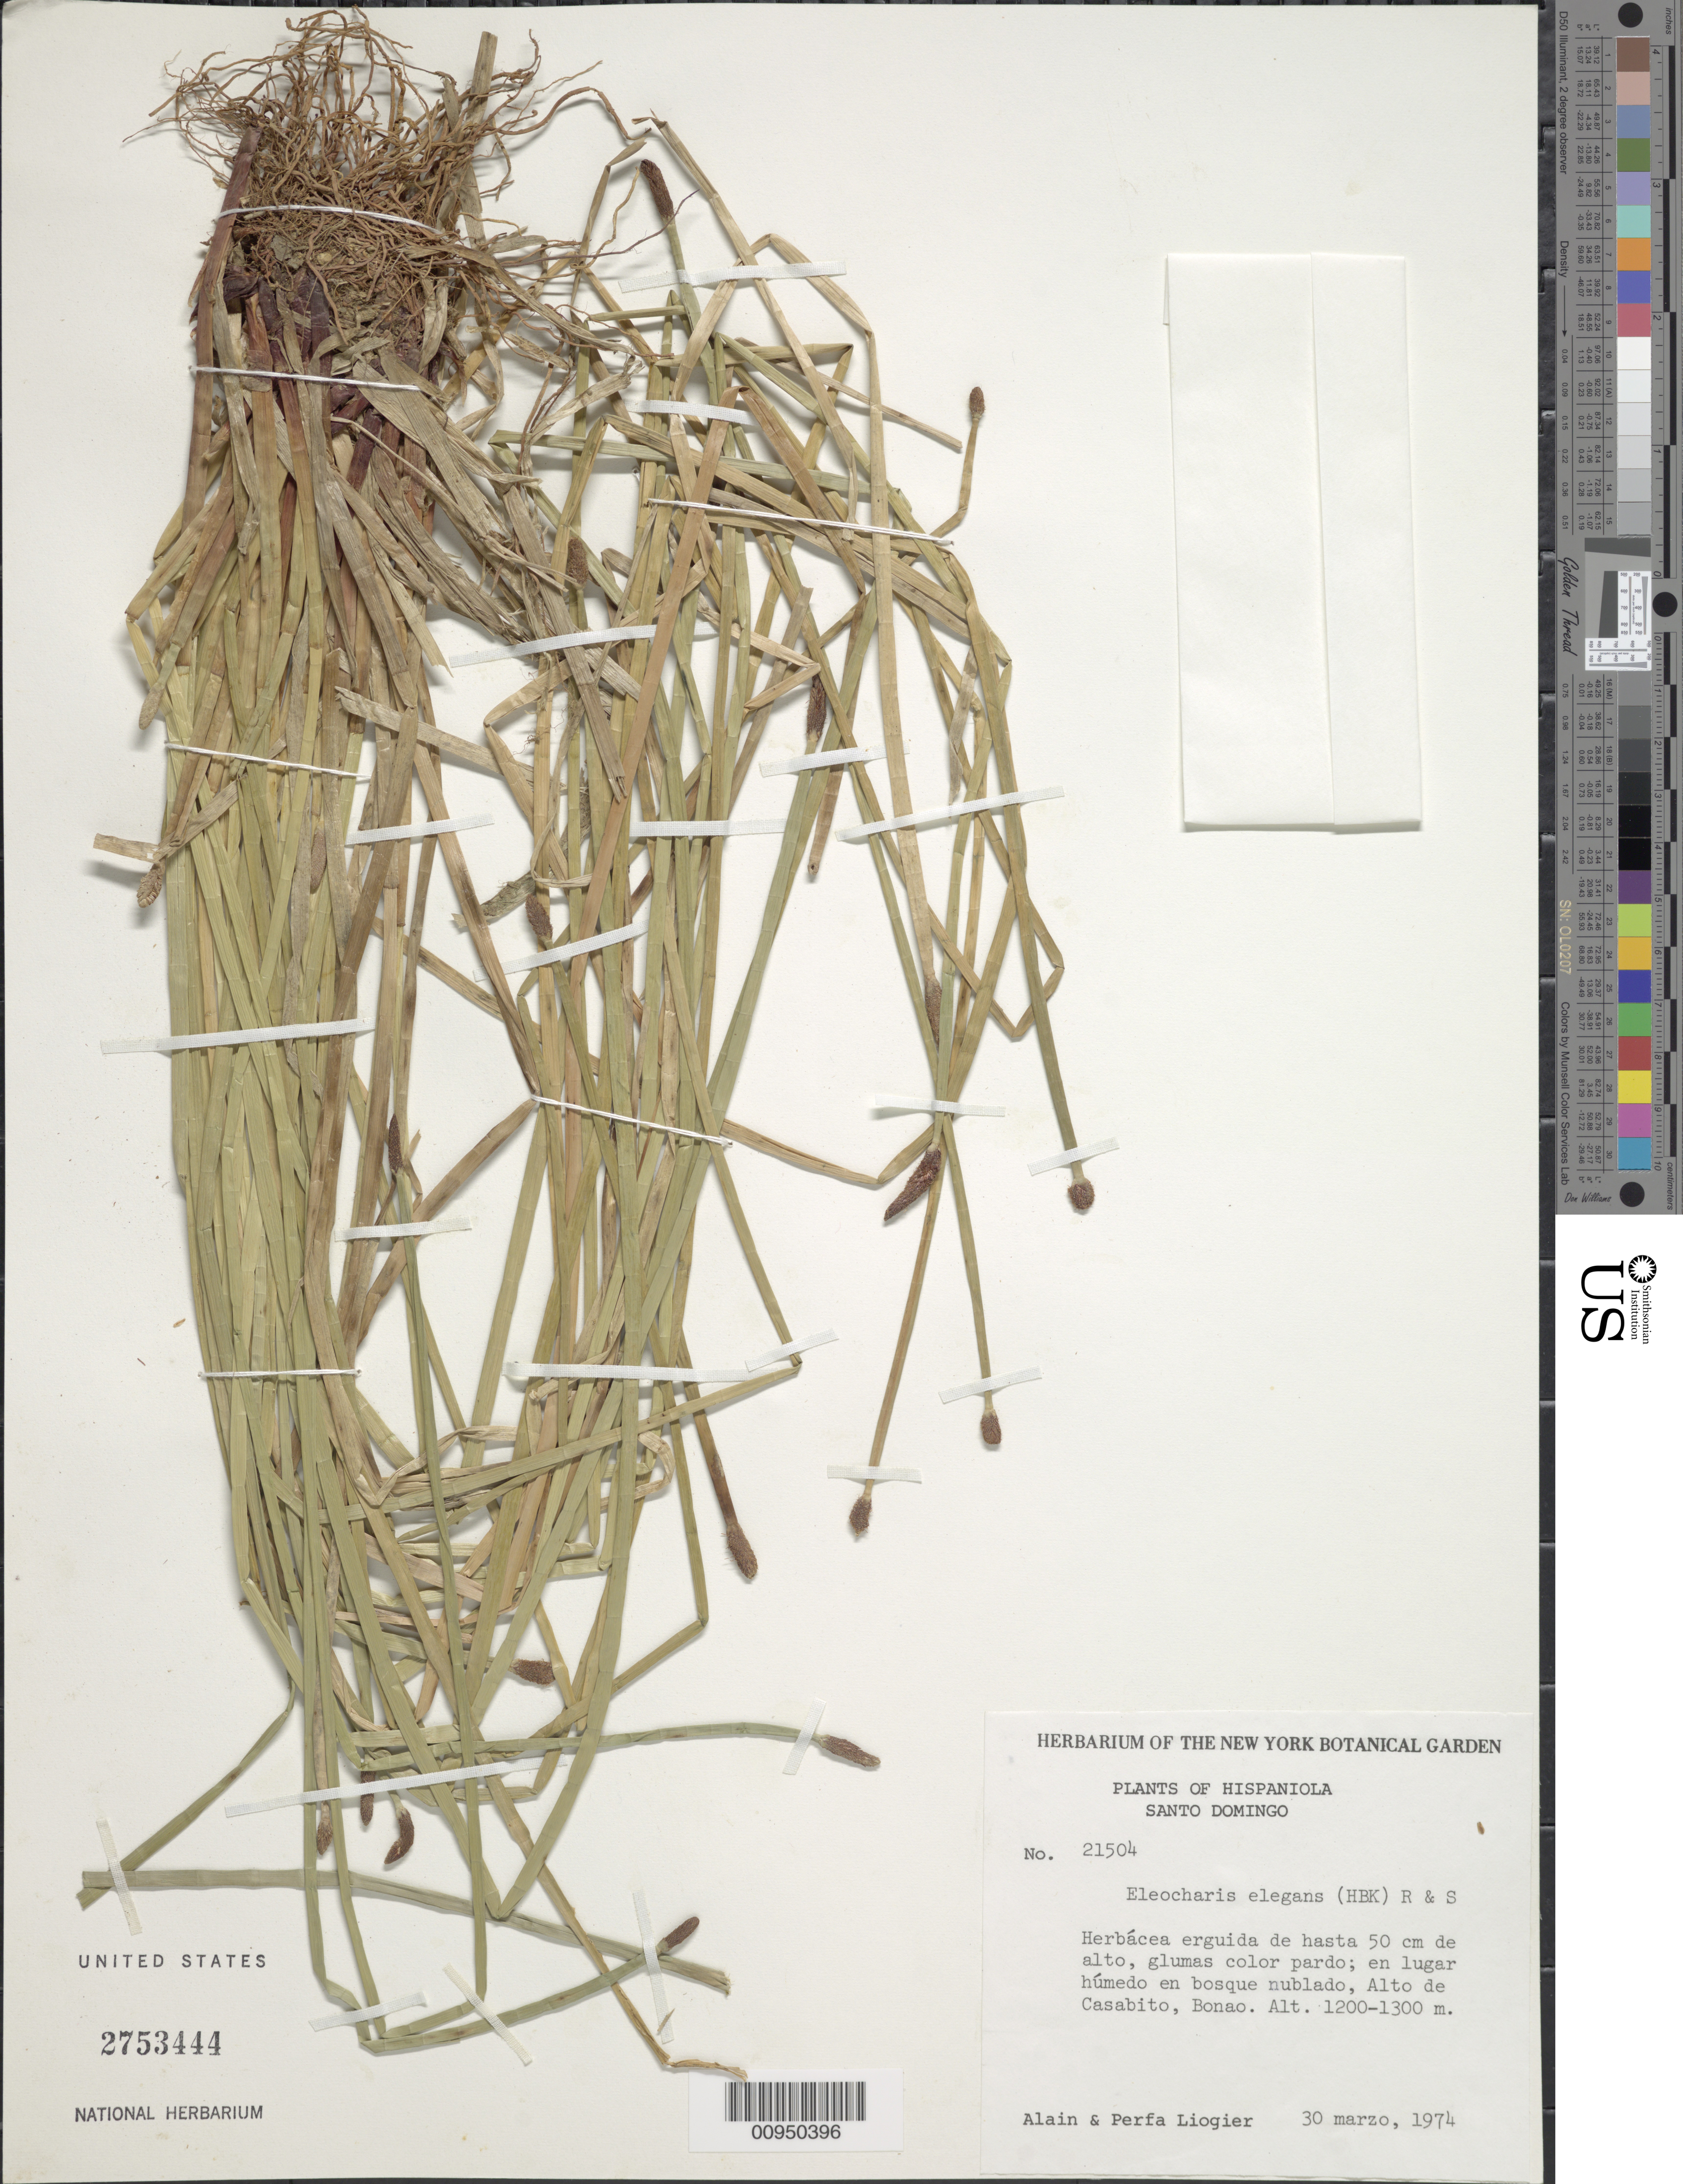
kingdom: Plantae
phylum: Tracheophyta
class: Liliopsida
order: Poales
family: Cyperaceae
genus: Eleocharis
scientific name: Eleocharis elegans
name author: (Kunth) Roem. & Schult.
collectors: A. H. Liogier & M. P. Liogier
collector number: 21504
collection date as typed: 30 Mar 1974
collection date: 1974-03-30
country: Dominican Republic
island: Hispaniola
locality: Bosque nublado, Alto de Casabito, Bonao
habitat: En lugar húmedo en bosque nublado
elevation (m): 1200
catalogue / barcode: US 2753444